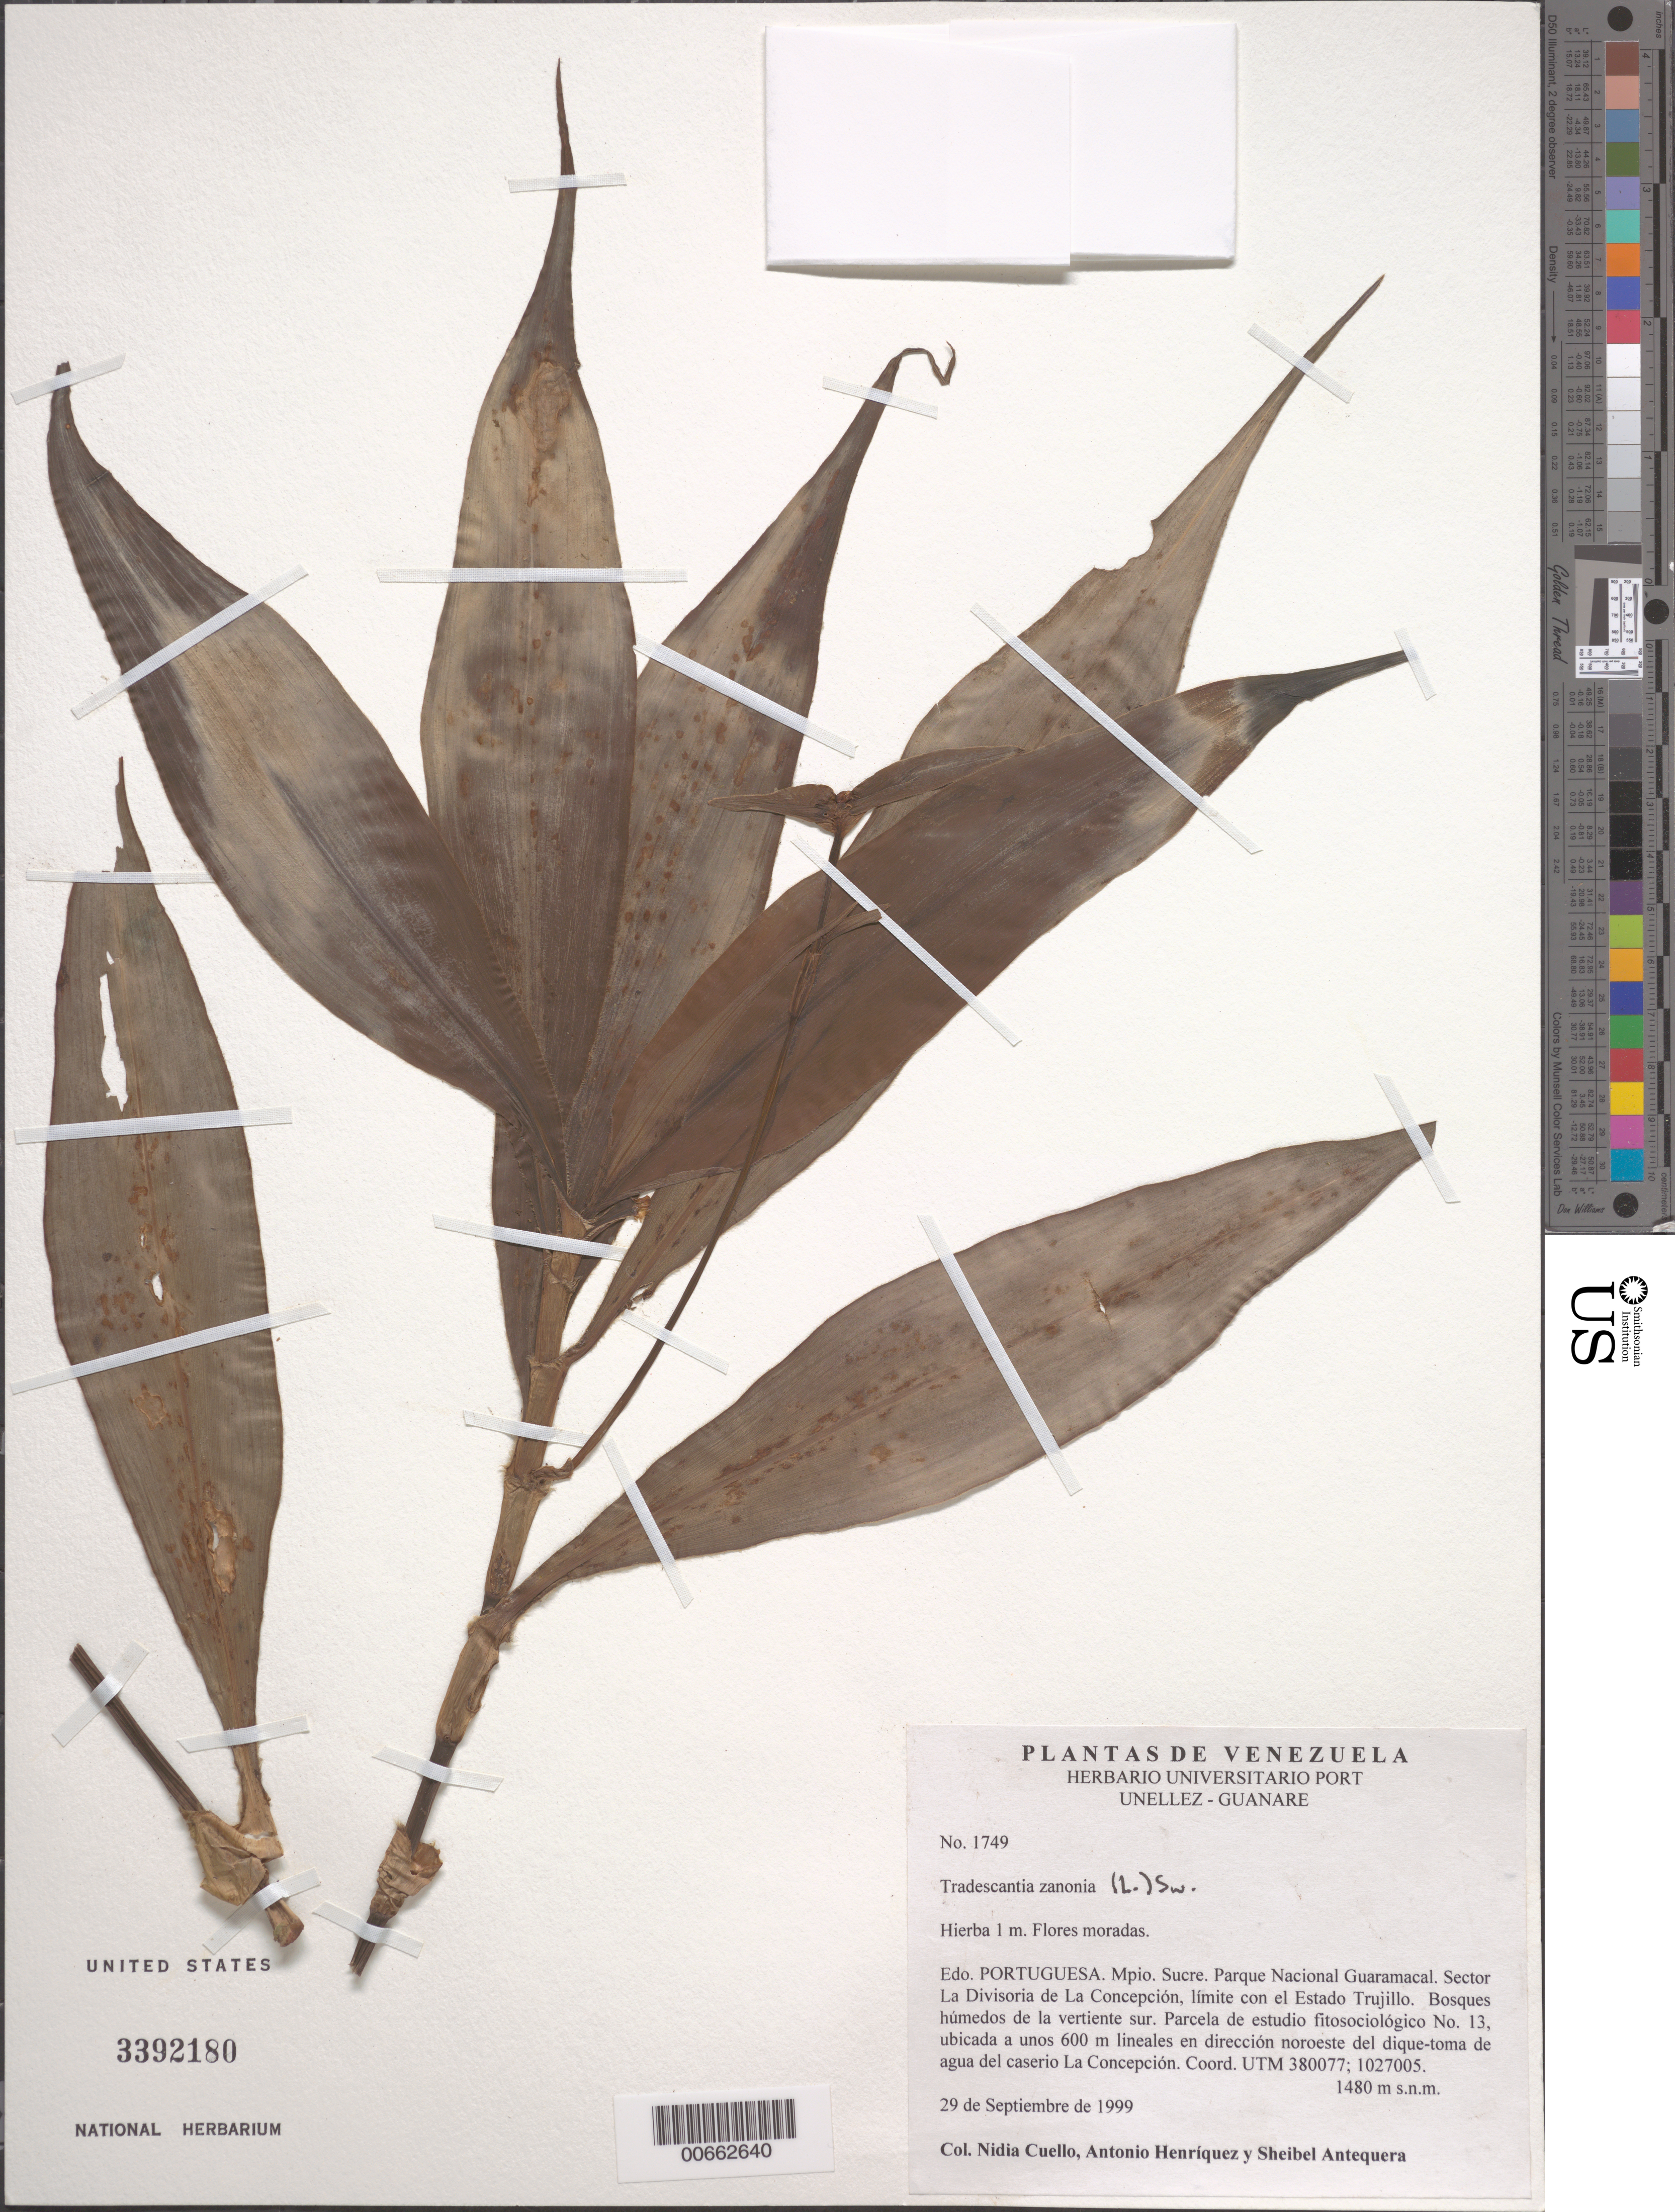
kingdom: Plantae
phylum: Tracheophyta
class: Liliopsida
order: Commelinales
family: Commelinaceae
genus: Tradescantia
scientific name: Tradescantia zanonia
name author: (L.) Sw.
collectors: N. L. Cuello, A. Henríquez & S. Antequera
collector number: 1749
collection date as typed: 29 Sep 1999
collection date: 1999-09-29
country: Venezuela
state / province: Portuguesa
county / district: Sucre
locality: Parque Nacional Guaramacal. Sector La Divisoria de La Concepción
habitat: Bosques húmedos de la vertiente sur, parcela de estudio fitosociológico No. 13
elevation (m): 1480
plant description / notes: PORT, US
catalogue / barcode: US 3392180